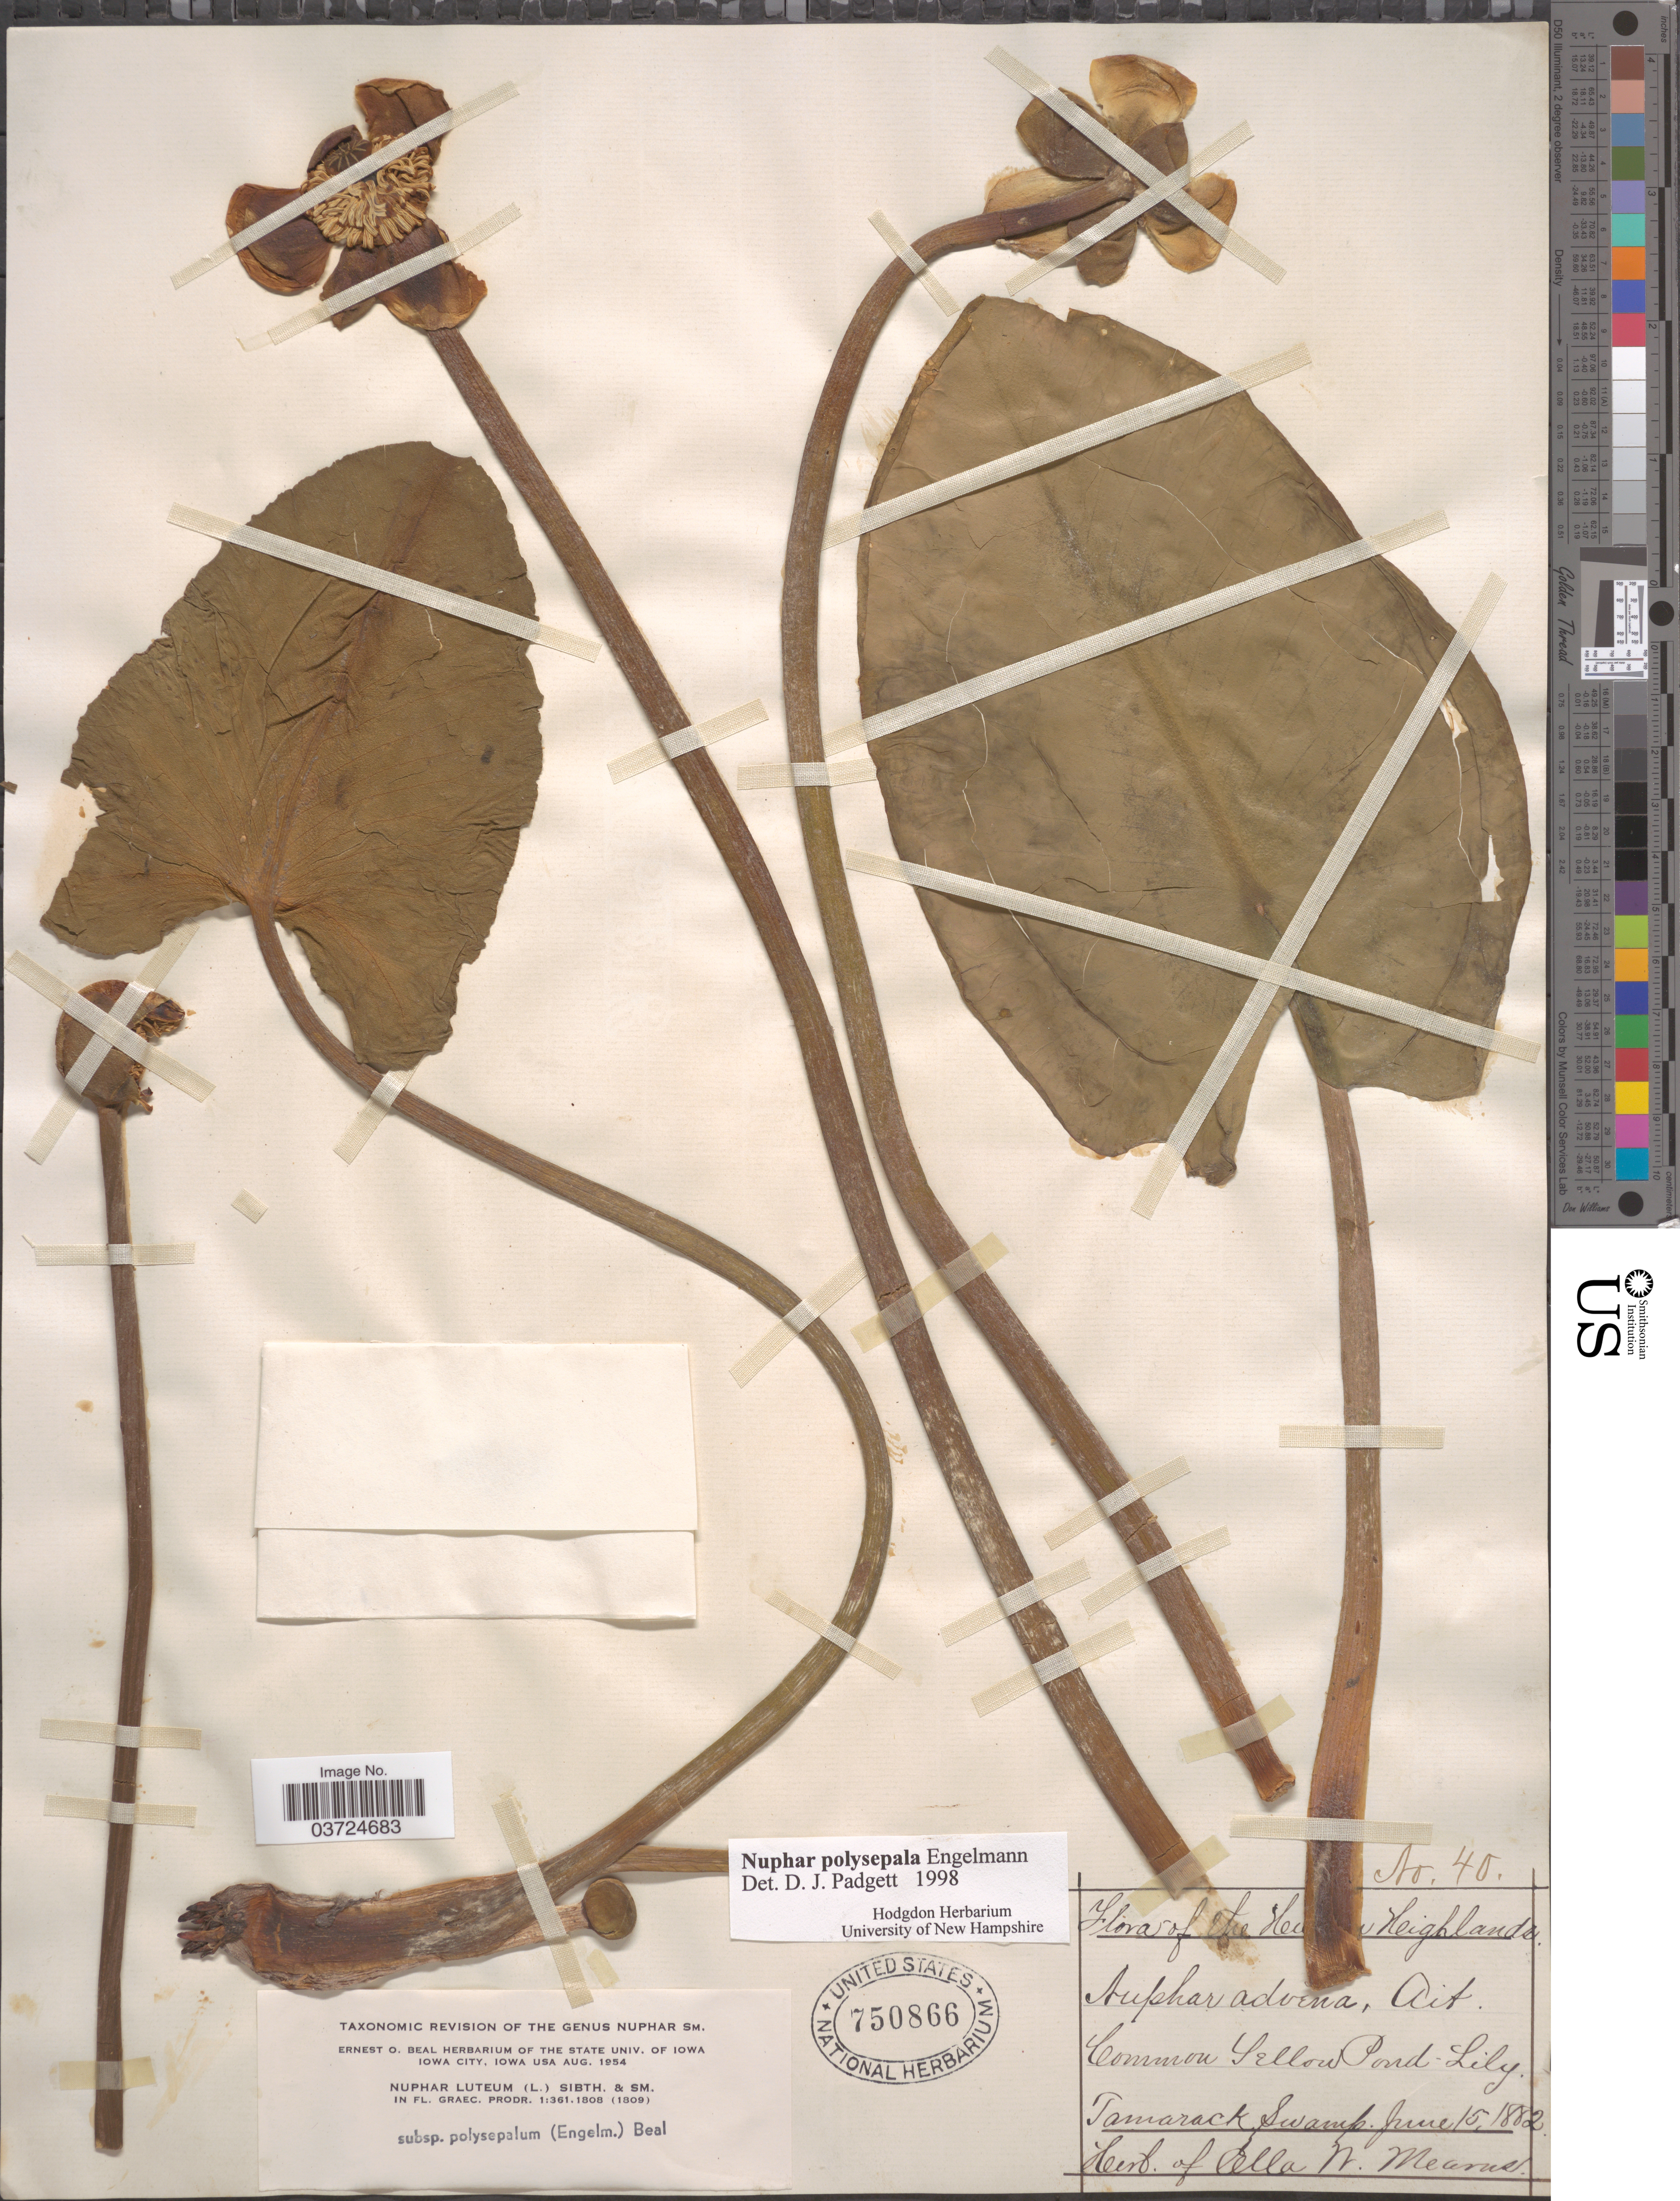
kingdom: Plantae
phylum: Tracheophyta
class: Magnoliopsida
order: Nymphaeales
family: Nymphaeaceae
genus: Nuphar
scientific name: Nuphar polysepala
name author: Englem.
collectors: ex herb. Cella N. Mearns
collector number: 40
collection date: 1882-06-15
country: United States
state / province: Pennsylvania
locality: Heu [illegible text] Highlands. Tamarack Swamp.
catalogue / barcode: US 750866